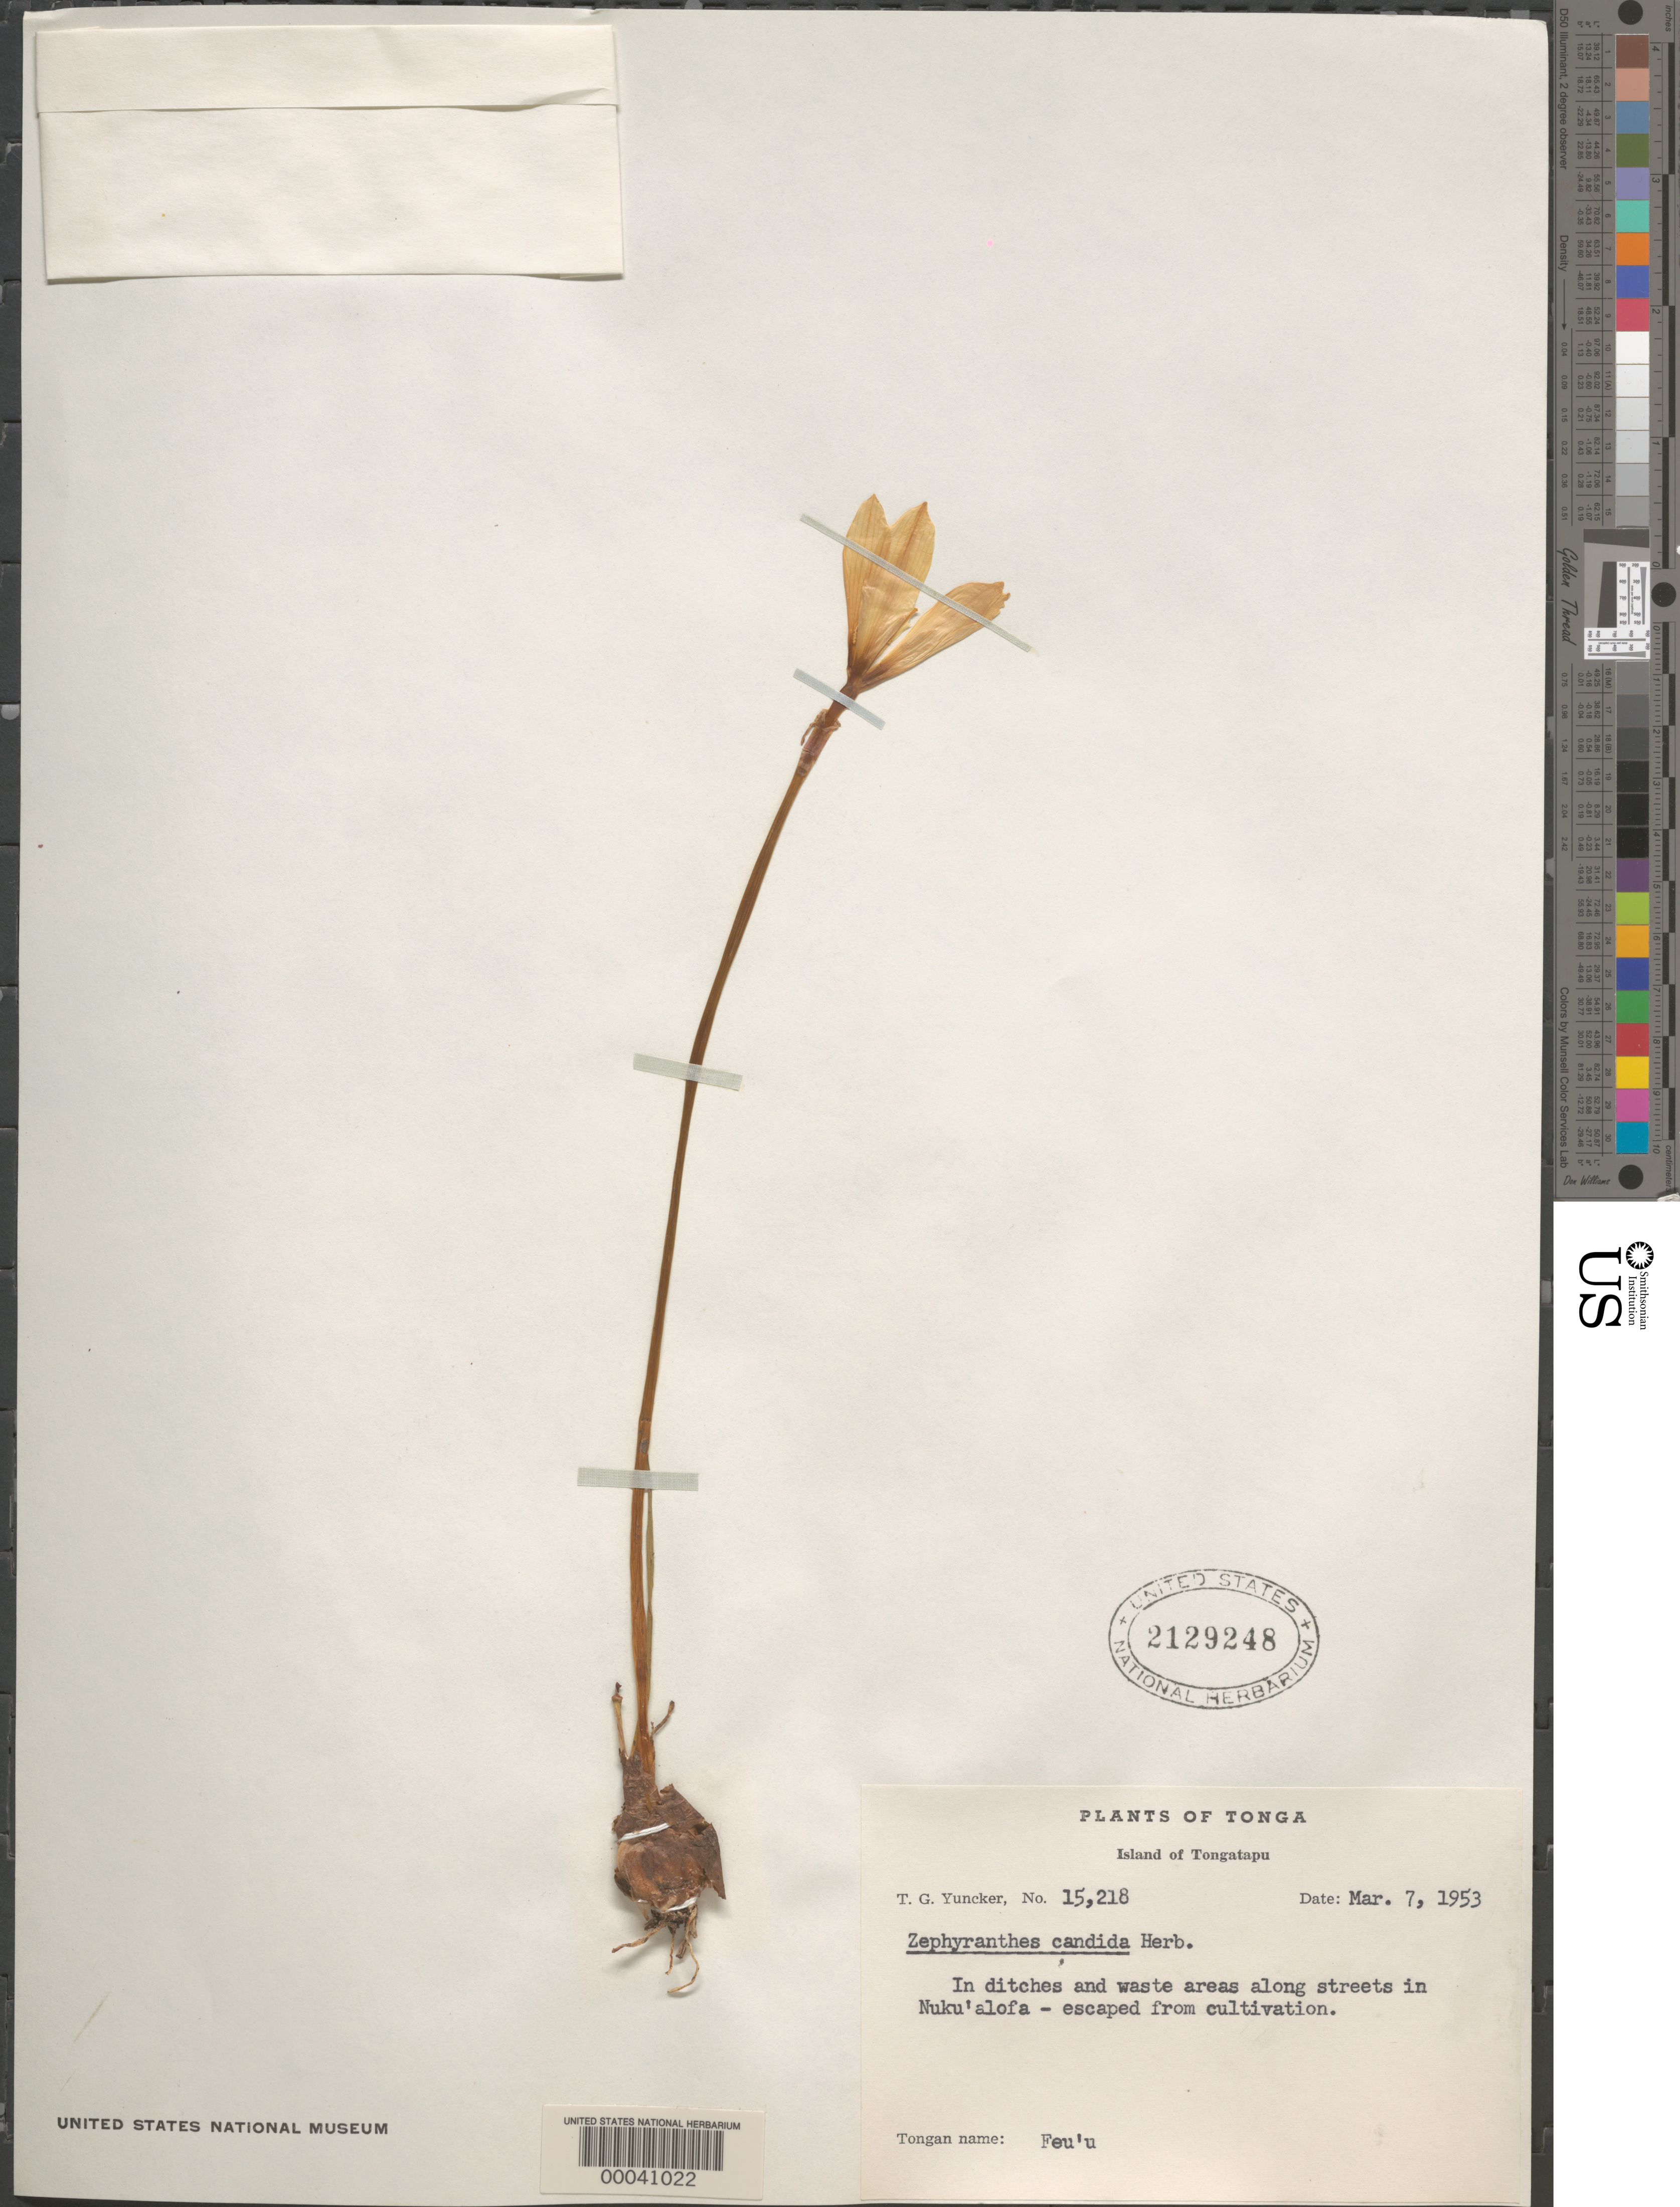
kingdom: Plantae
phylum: Tracheophyta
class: Liliopsida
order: Asparagales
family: Amaryllidaceae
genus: Zephyranthes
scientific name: Zephyranthes candida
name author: (Lindl.) Herb.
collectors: T. G. Yuncker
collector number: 15218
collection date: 1953-03-07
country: Tonga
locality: Island of Tongatapu. In ditches and waste areas along streets in Nuku'alofa.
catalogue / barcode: US 2129248